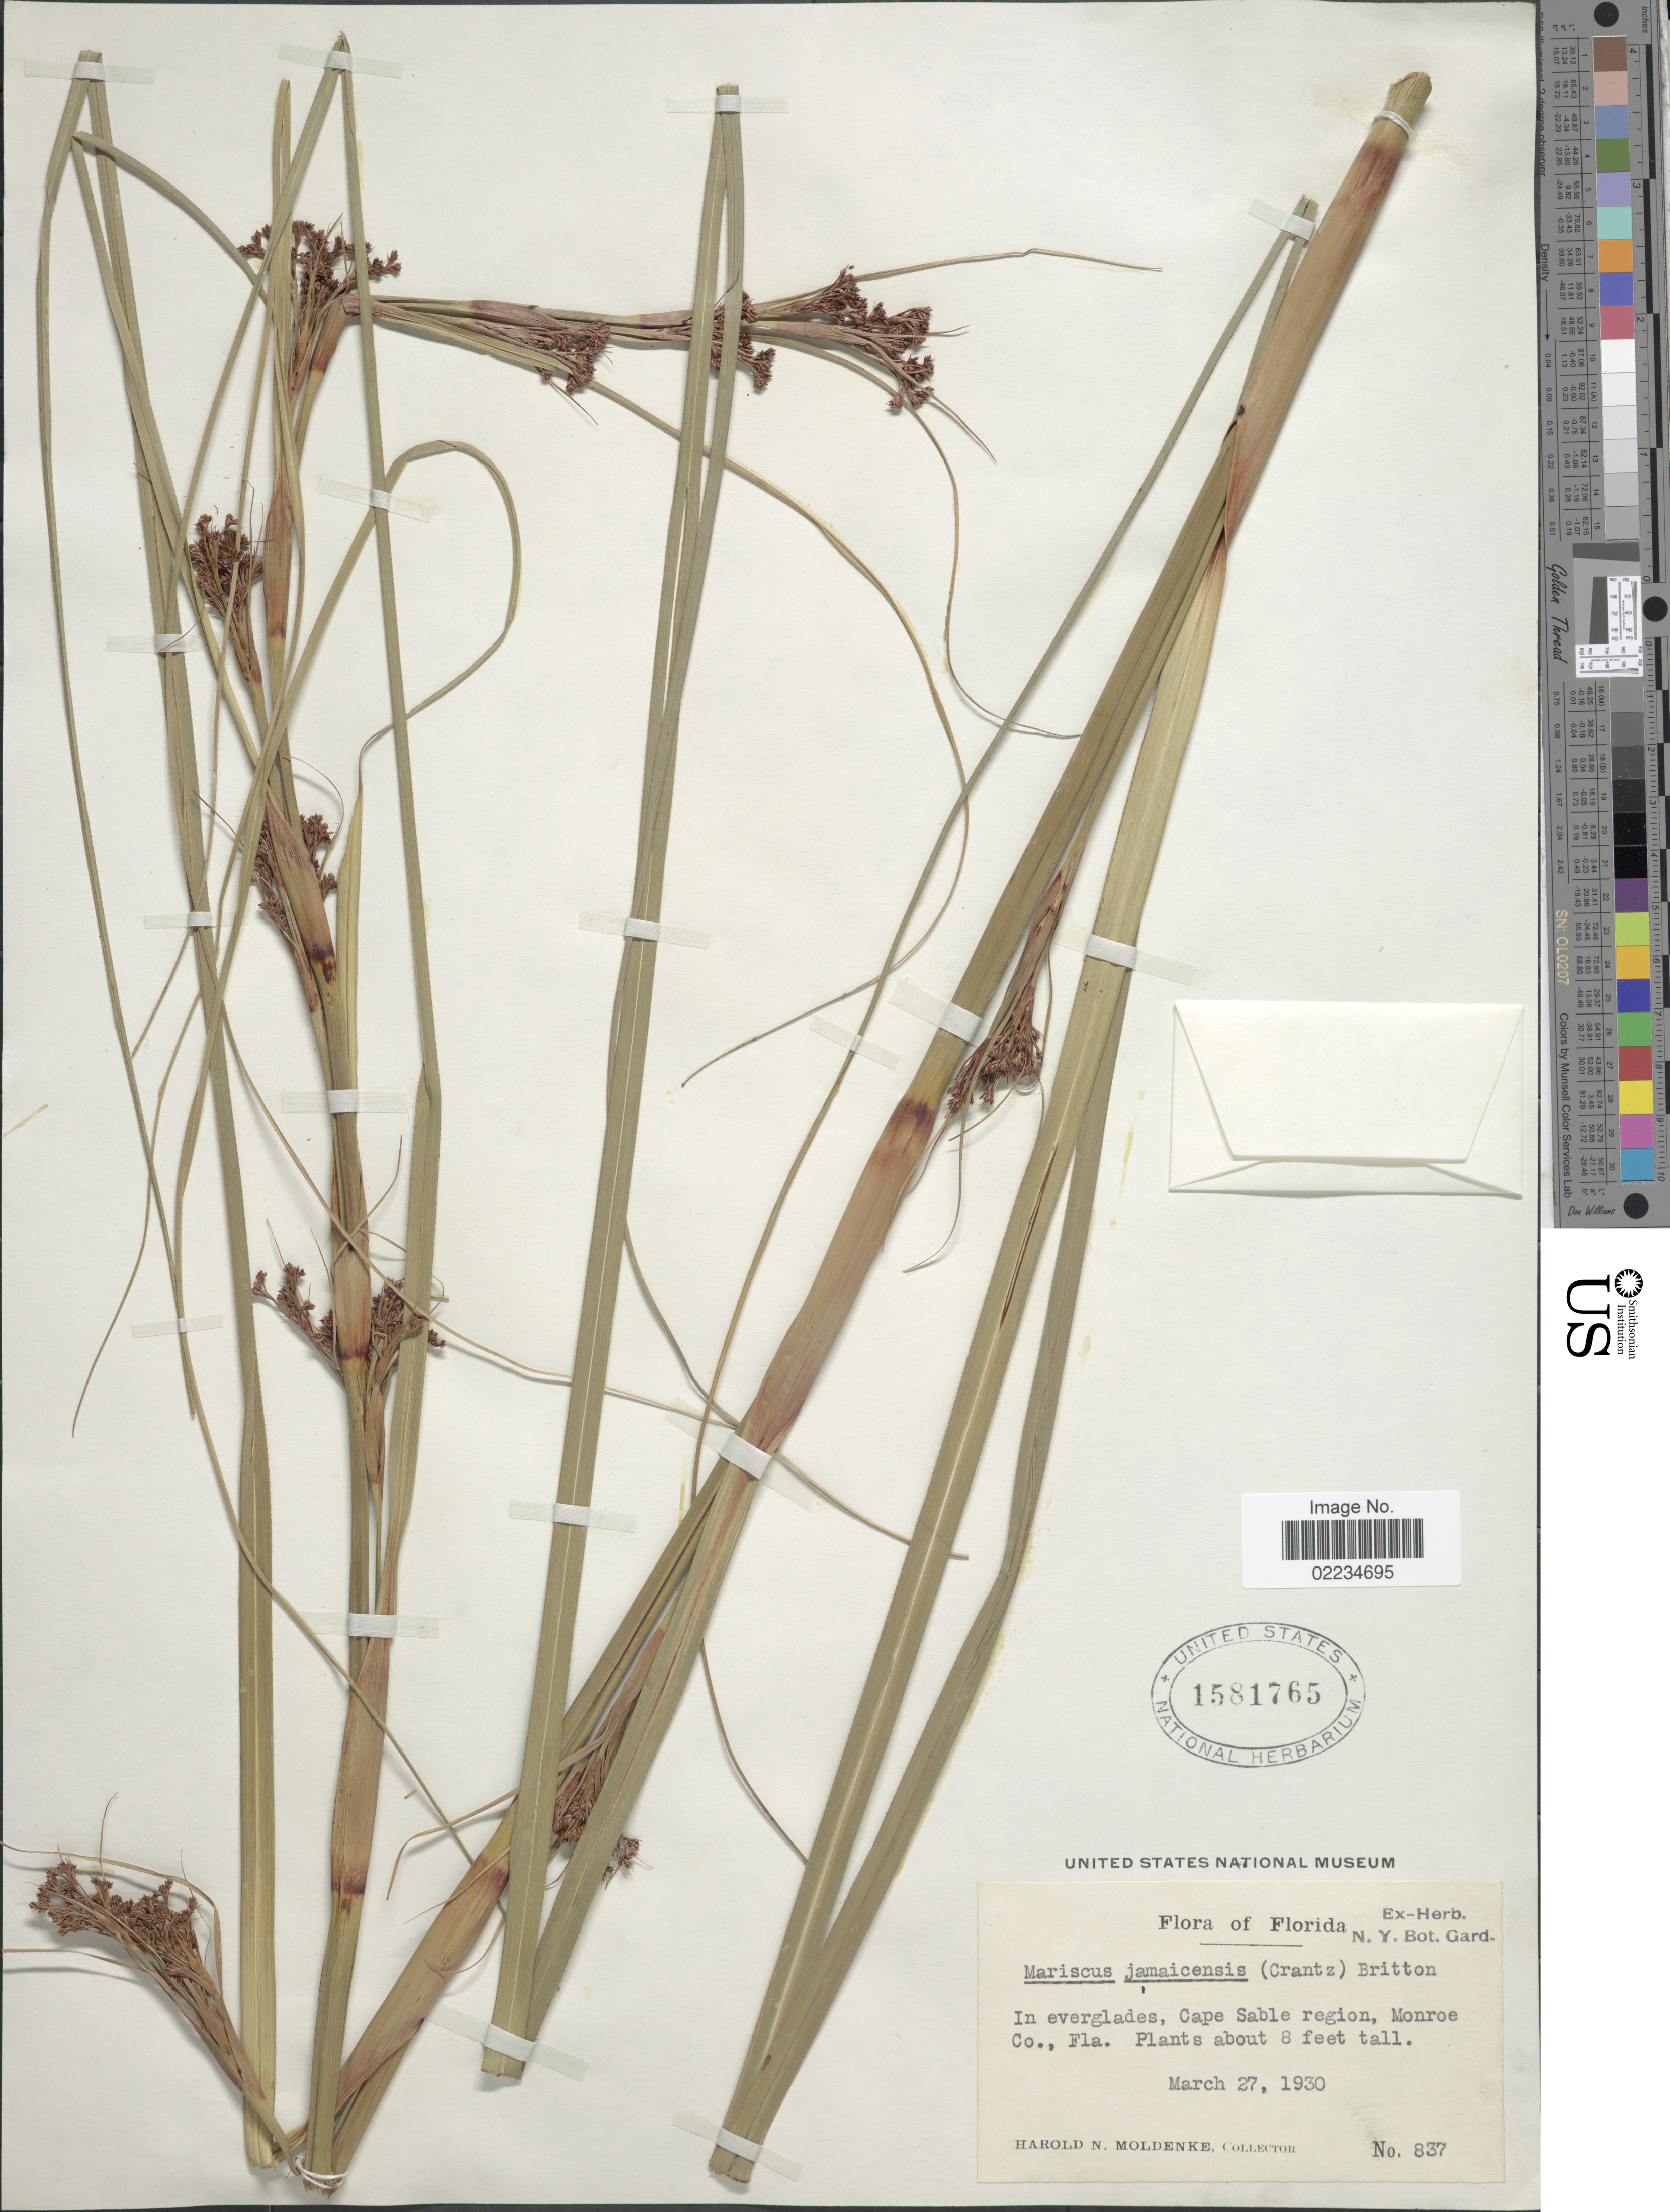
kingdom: Plantae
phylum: Tracheophyta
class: Liliopsida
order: Poales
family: Cyperaceae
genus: Cladium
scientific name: Cladium jamaicense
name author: Crantz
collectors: H. N. Moldenke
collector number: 837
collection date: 1930-03-27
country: United States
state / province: Florida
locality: In everglades, Cape Sable region, Monroe Co.,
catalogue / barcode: US 1581765